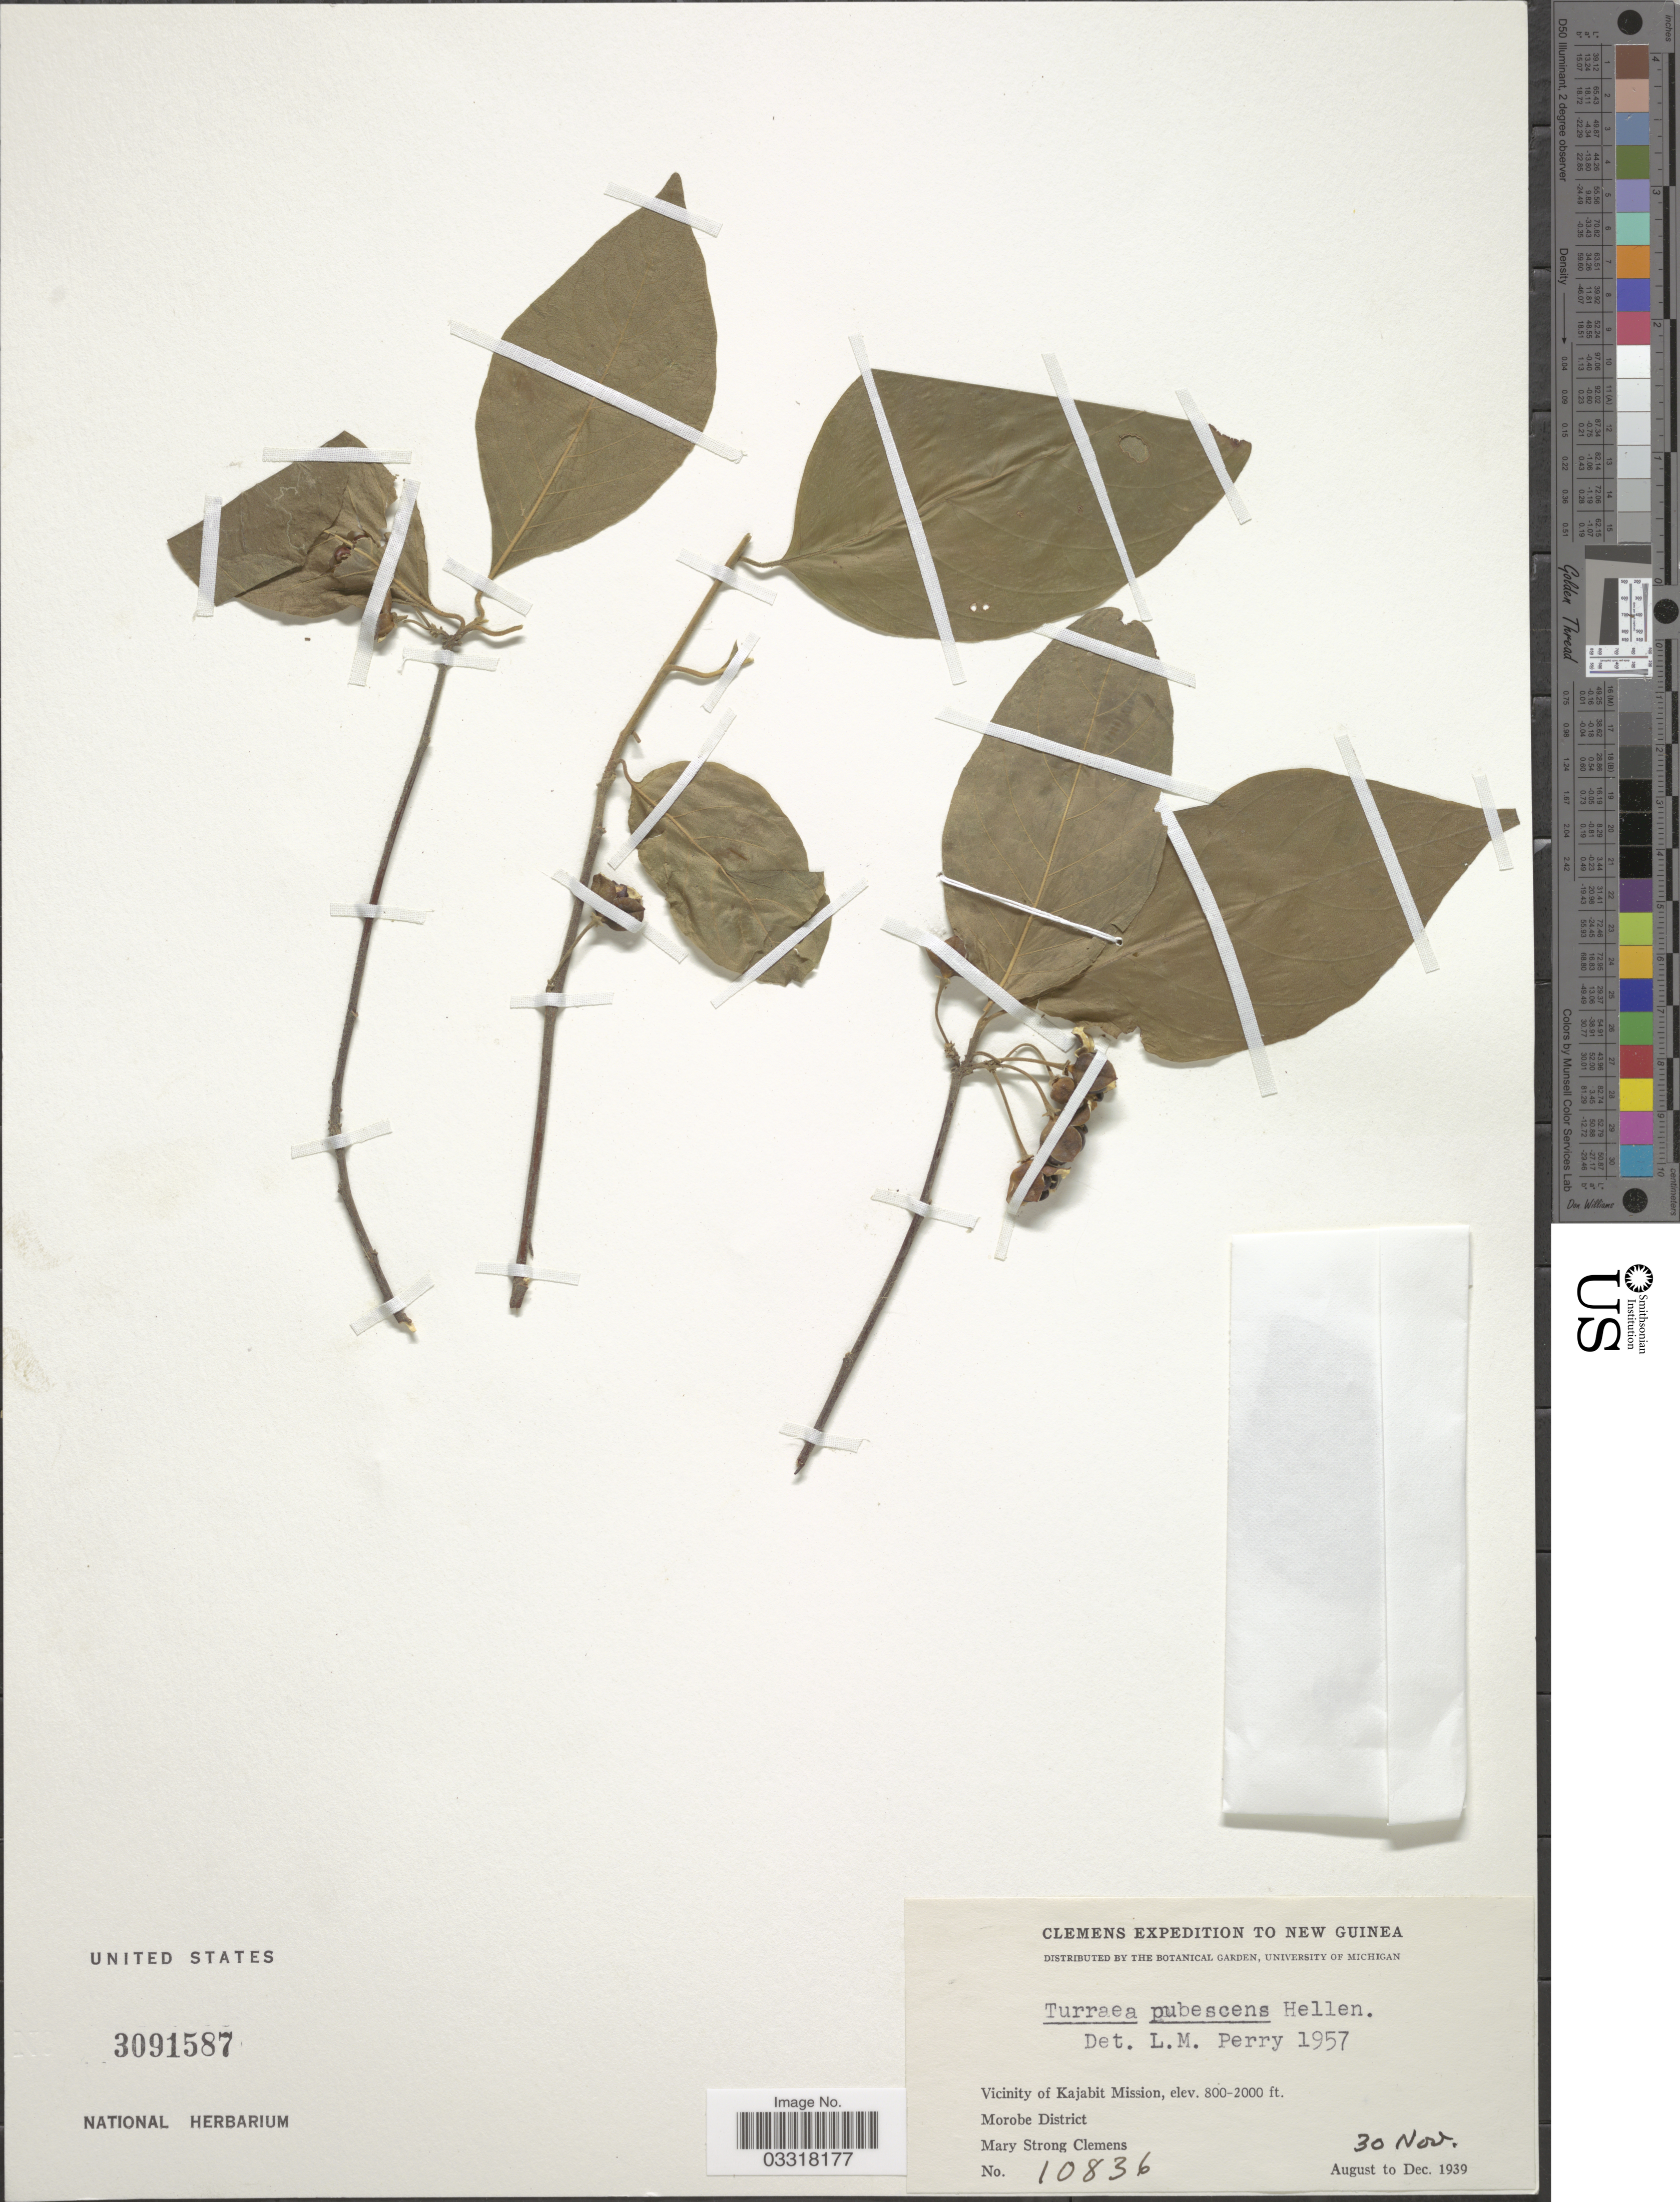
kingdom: Plantae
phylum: Tracheophyta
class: Magnoliopsida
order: Sapindales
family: Meliaceae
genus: Turraea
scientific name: Turraea pubescens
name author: Hell.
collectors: M. S. Clemens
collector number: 10836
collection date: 1939-11-30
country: Papua New Guinea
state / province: Morobe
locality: New Guinea. Vicinity of Kajabit Mission. Morobe District.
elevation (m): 244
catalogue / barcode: US 3091587